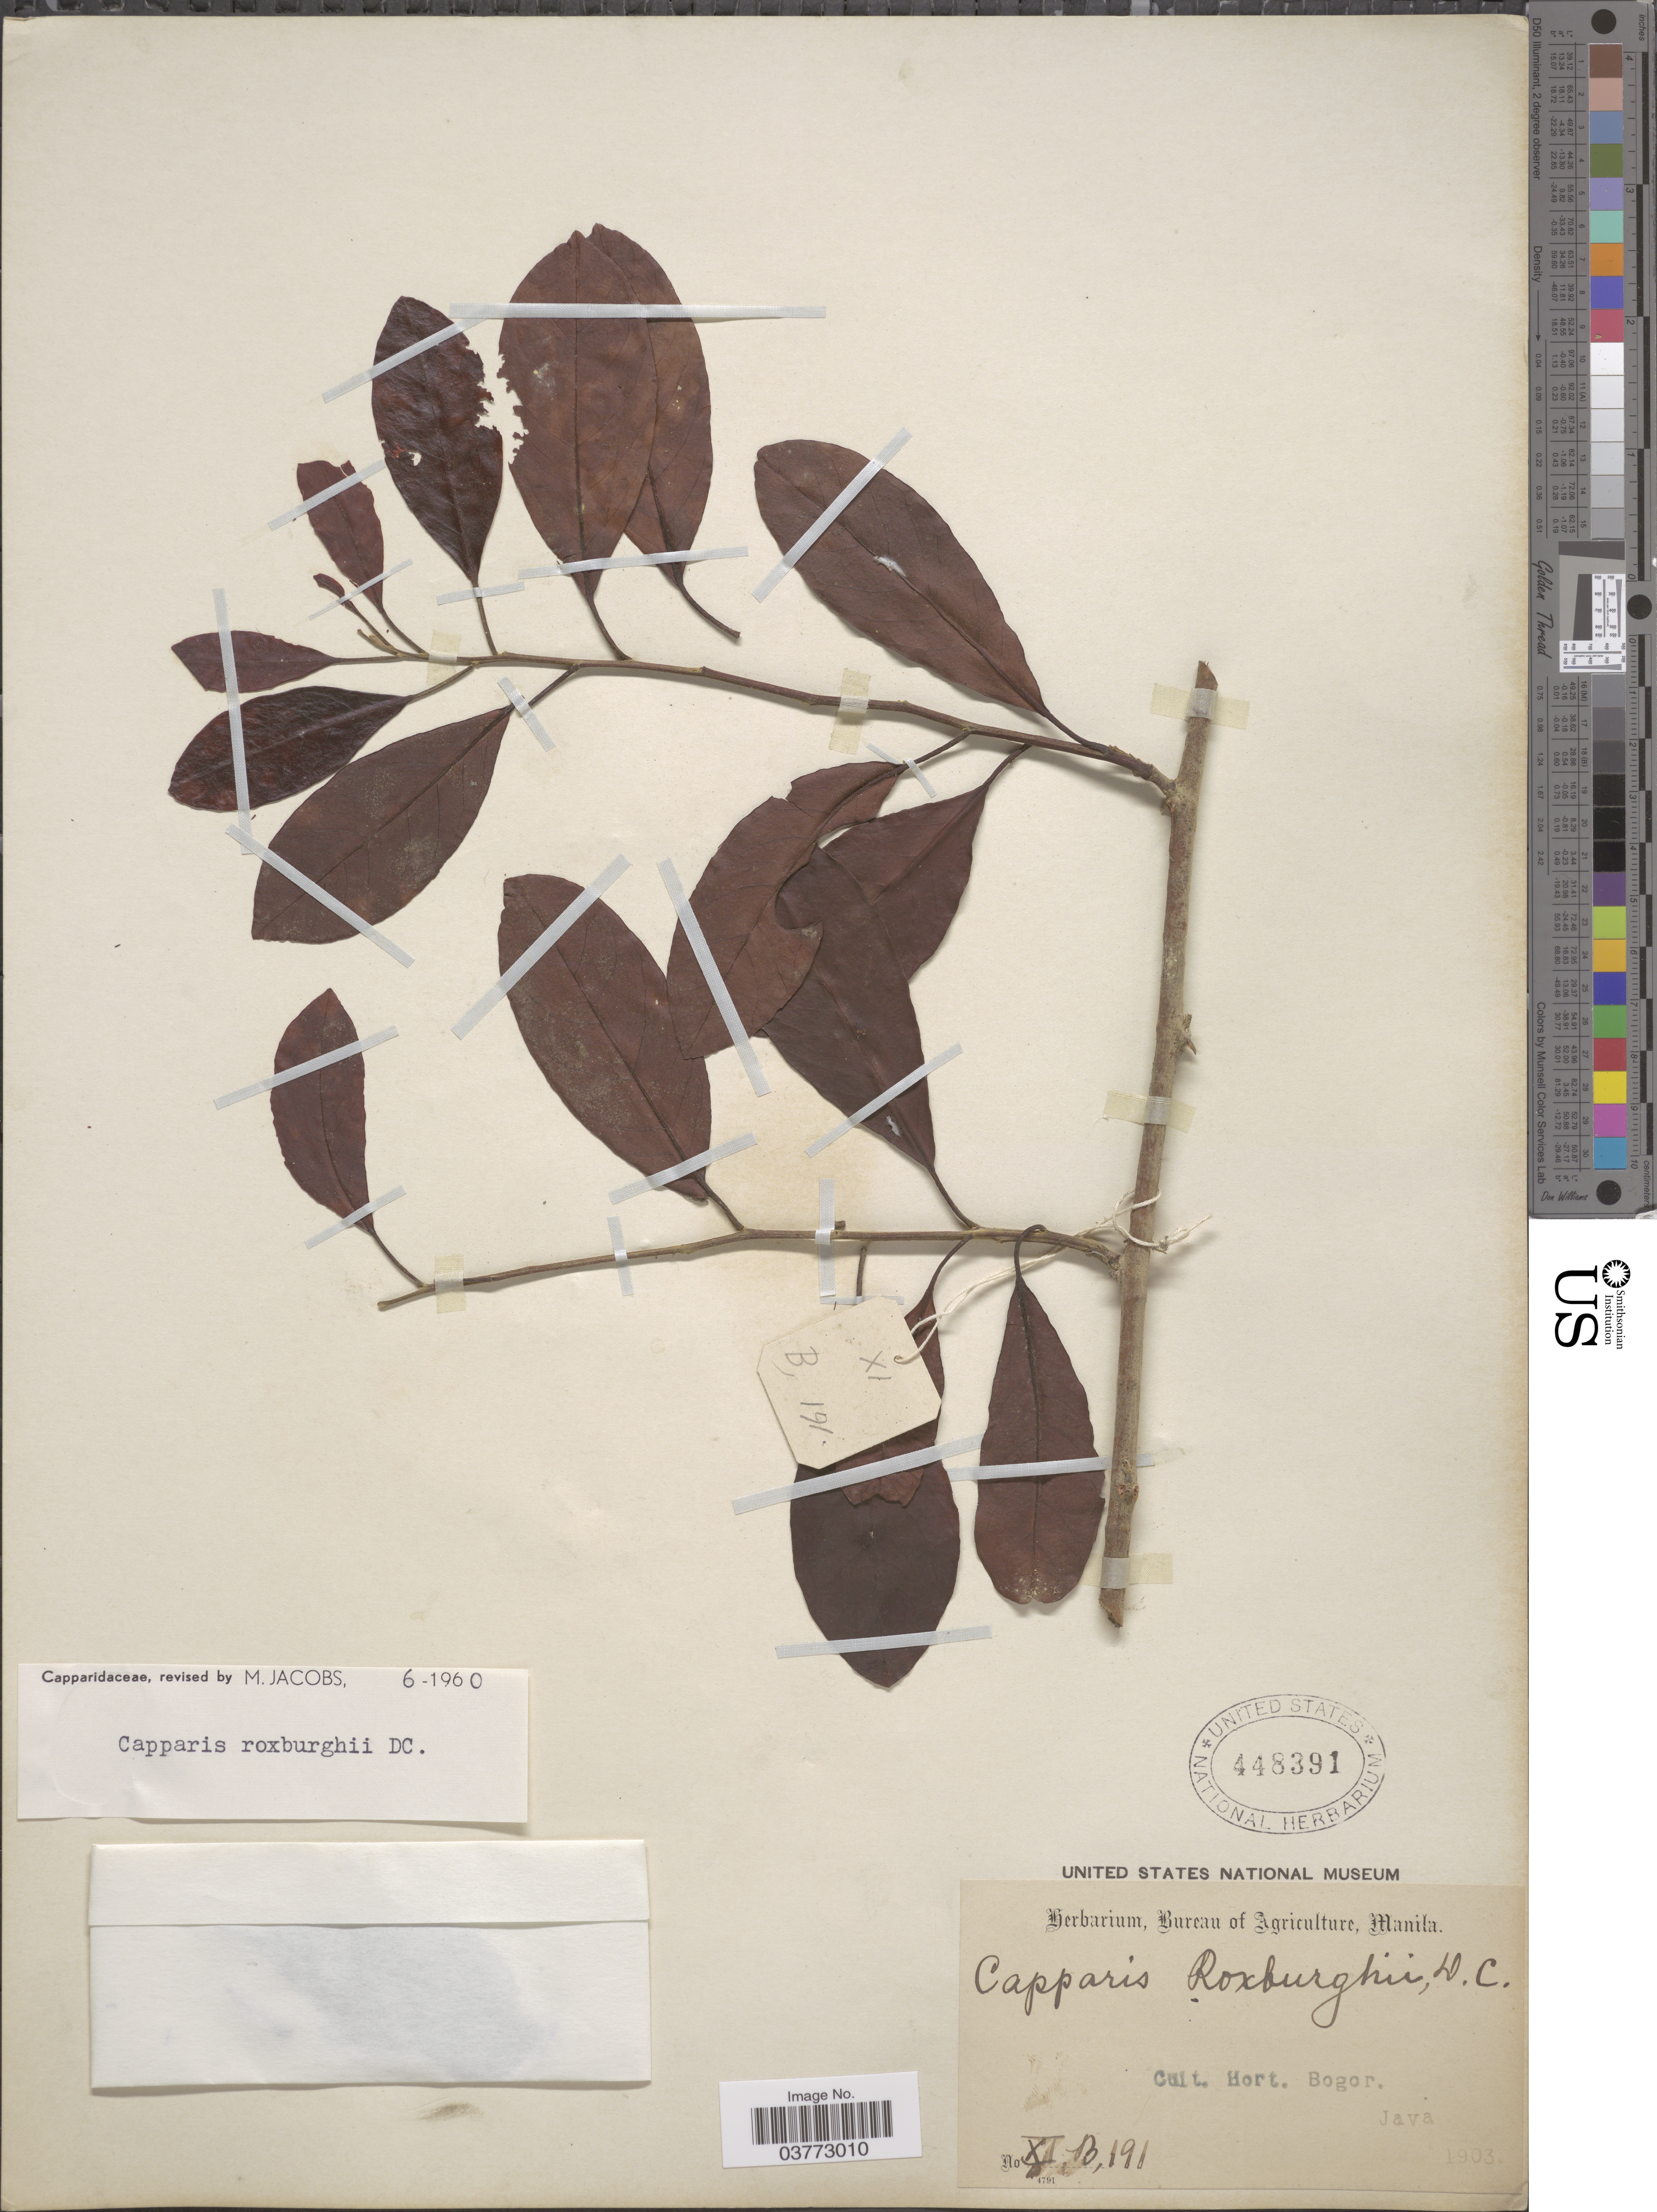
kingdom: Plantae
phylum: Tracheophyta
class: Magnoliopsida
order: Brassicales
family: Capparaceae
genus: Capparis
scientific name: Capparis roxburghii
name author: DC.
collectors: Ex herb. Bureau of Agriculture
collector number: XI, B, 191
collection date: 1903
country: Indonesia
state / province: Java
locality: Cult. Hort. Bogor.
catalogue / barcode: US 448391